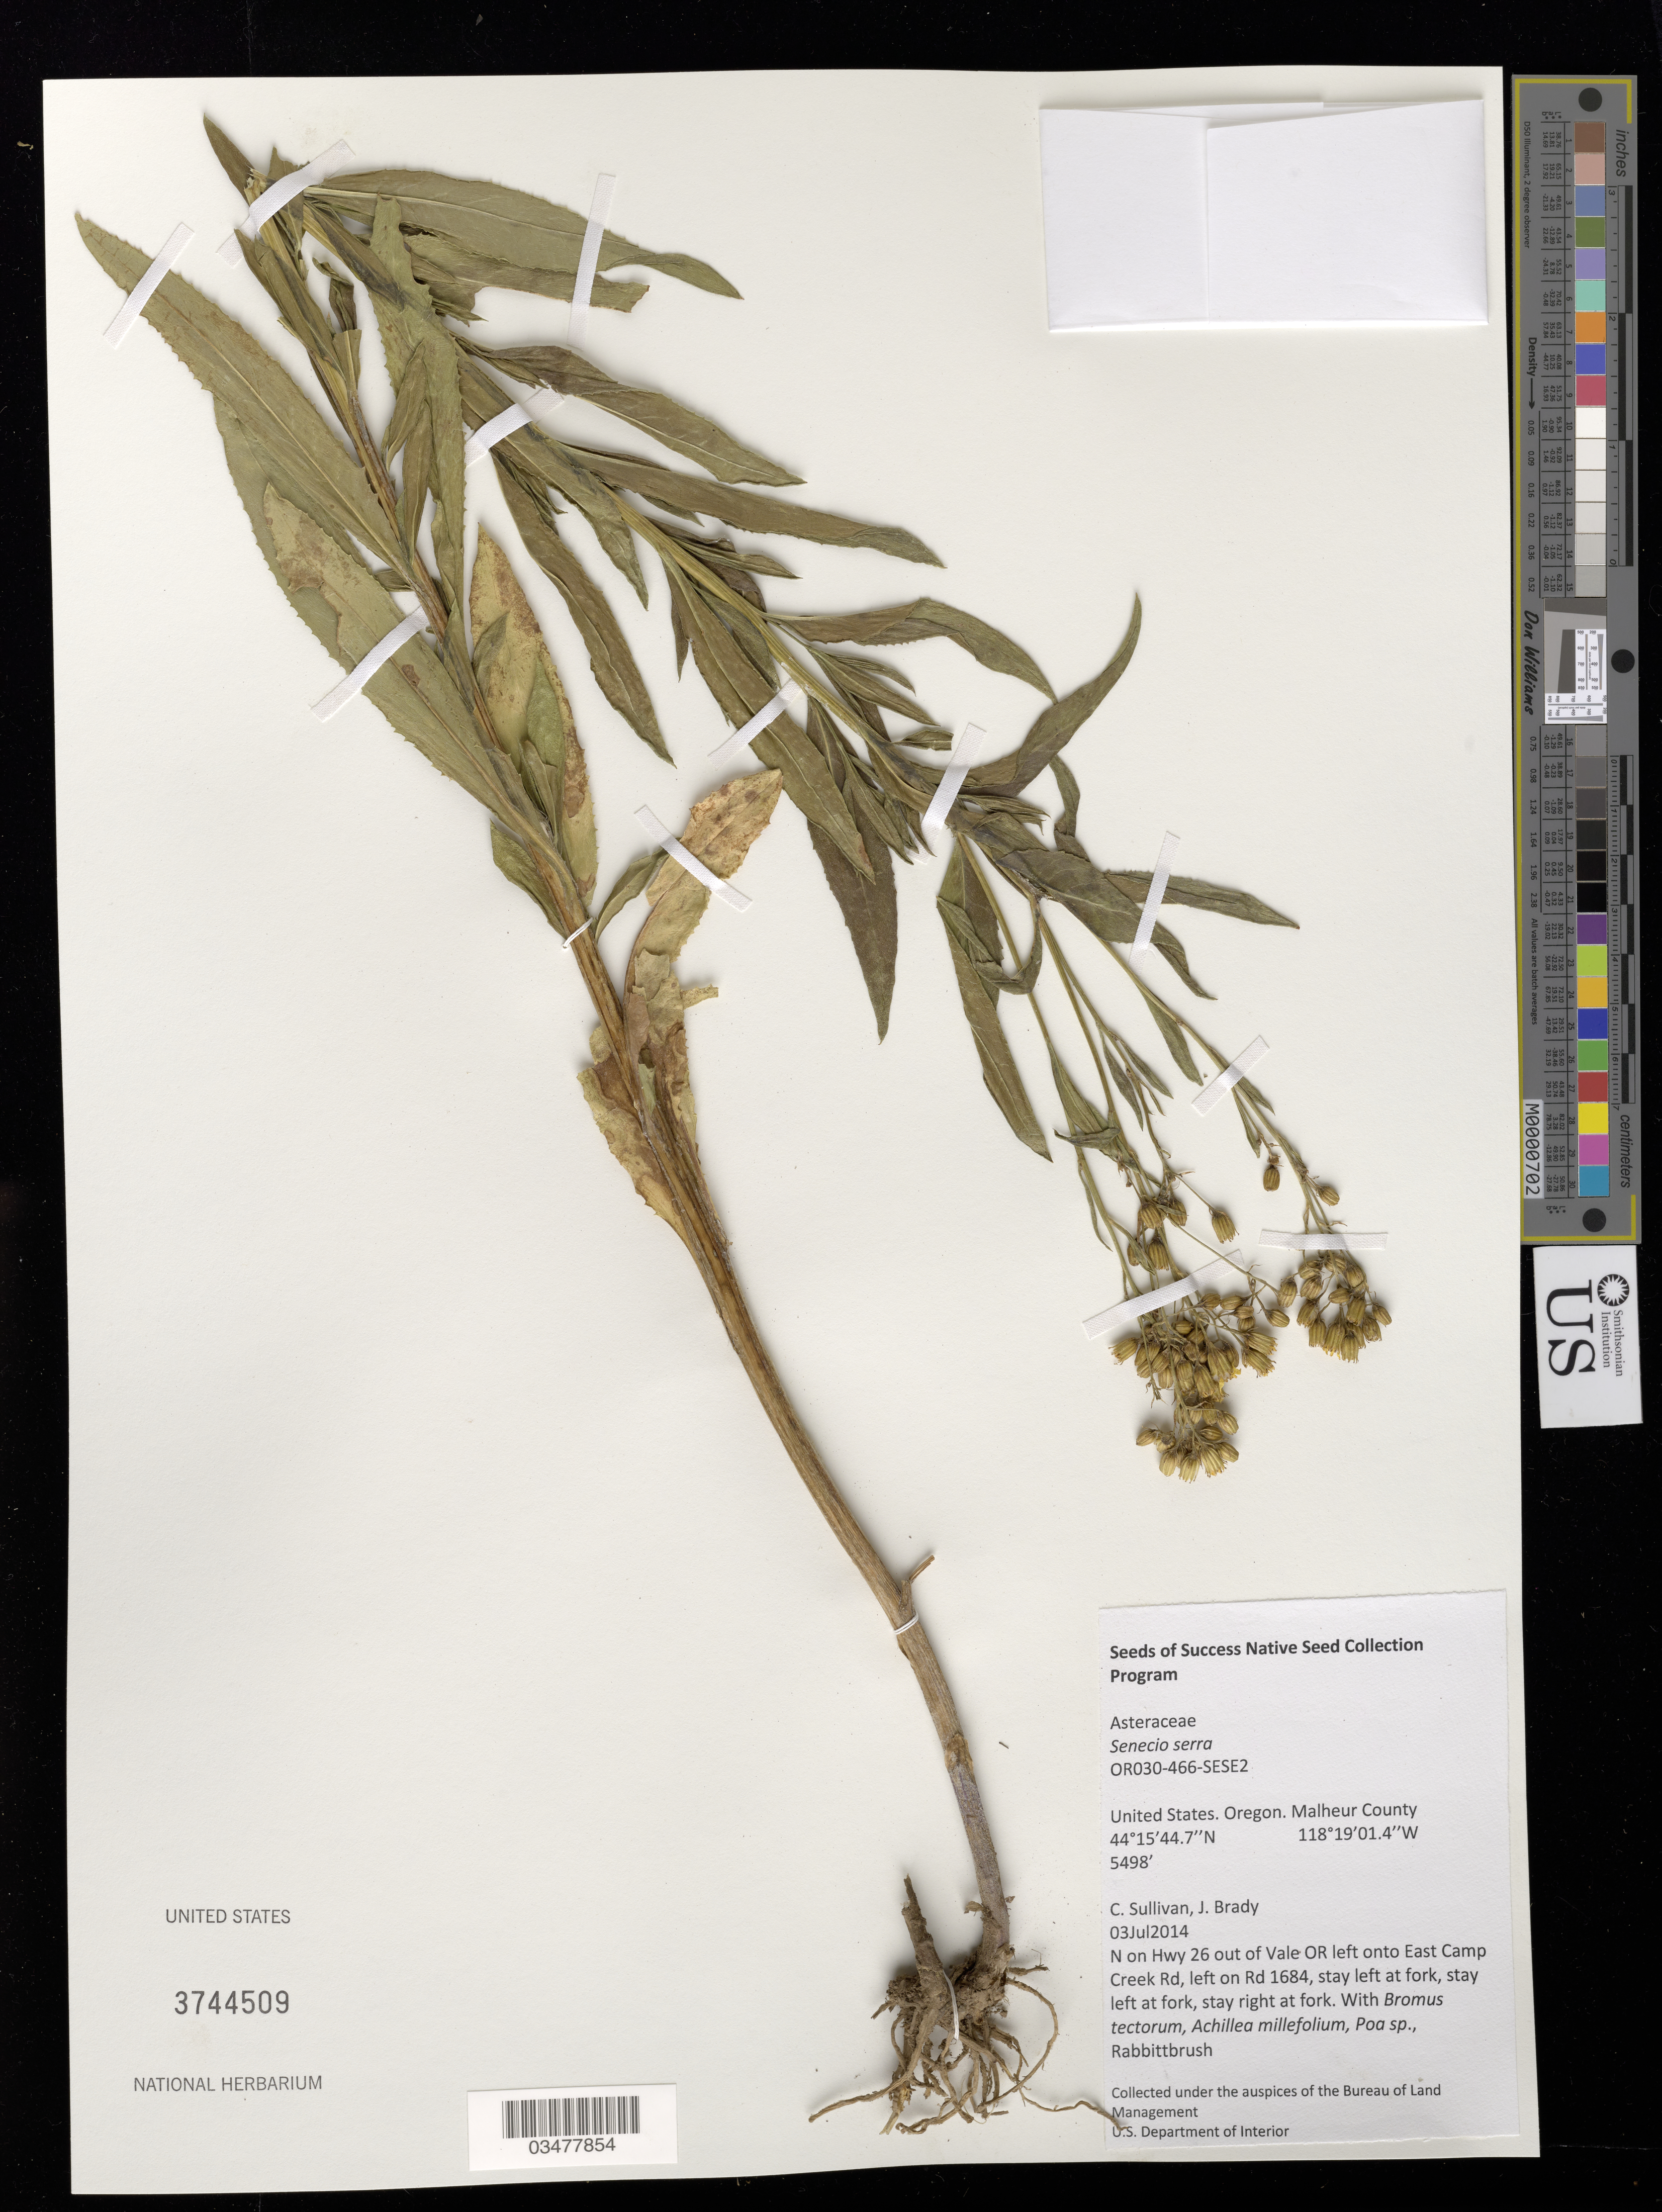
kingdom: Plantae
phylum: Tracheophyta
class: Magnoliopsida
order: Asterales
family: Asteraceae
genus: Senecio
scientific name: Senecio serra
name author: Hook.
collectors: C. Sullivan & J. Brady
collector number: OR030-466-SESE2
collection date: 2014-07-03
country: United States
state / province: Oregon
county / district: Malheur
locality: Rd 1684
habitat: With Bromus tectorum, Achillea millefolium, Poa sp.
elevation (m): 1676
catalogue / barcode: US 3744509